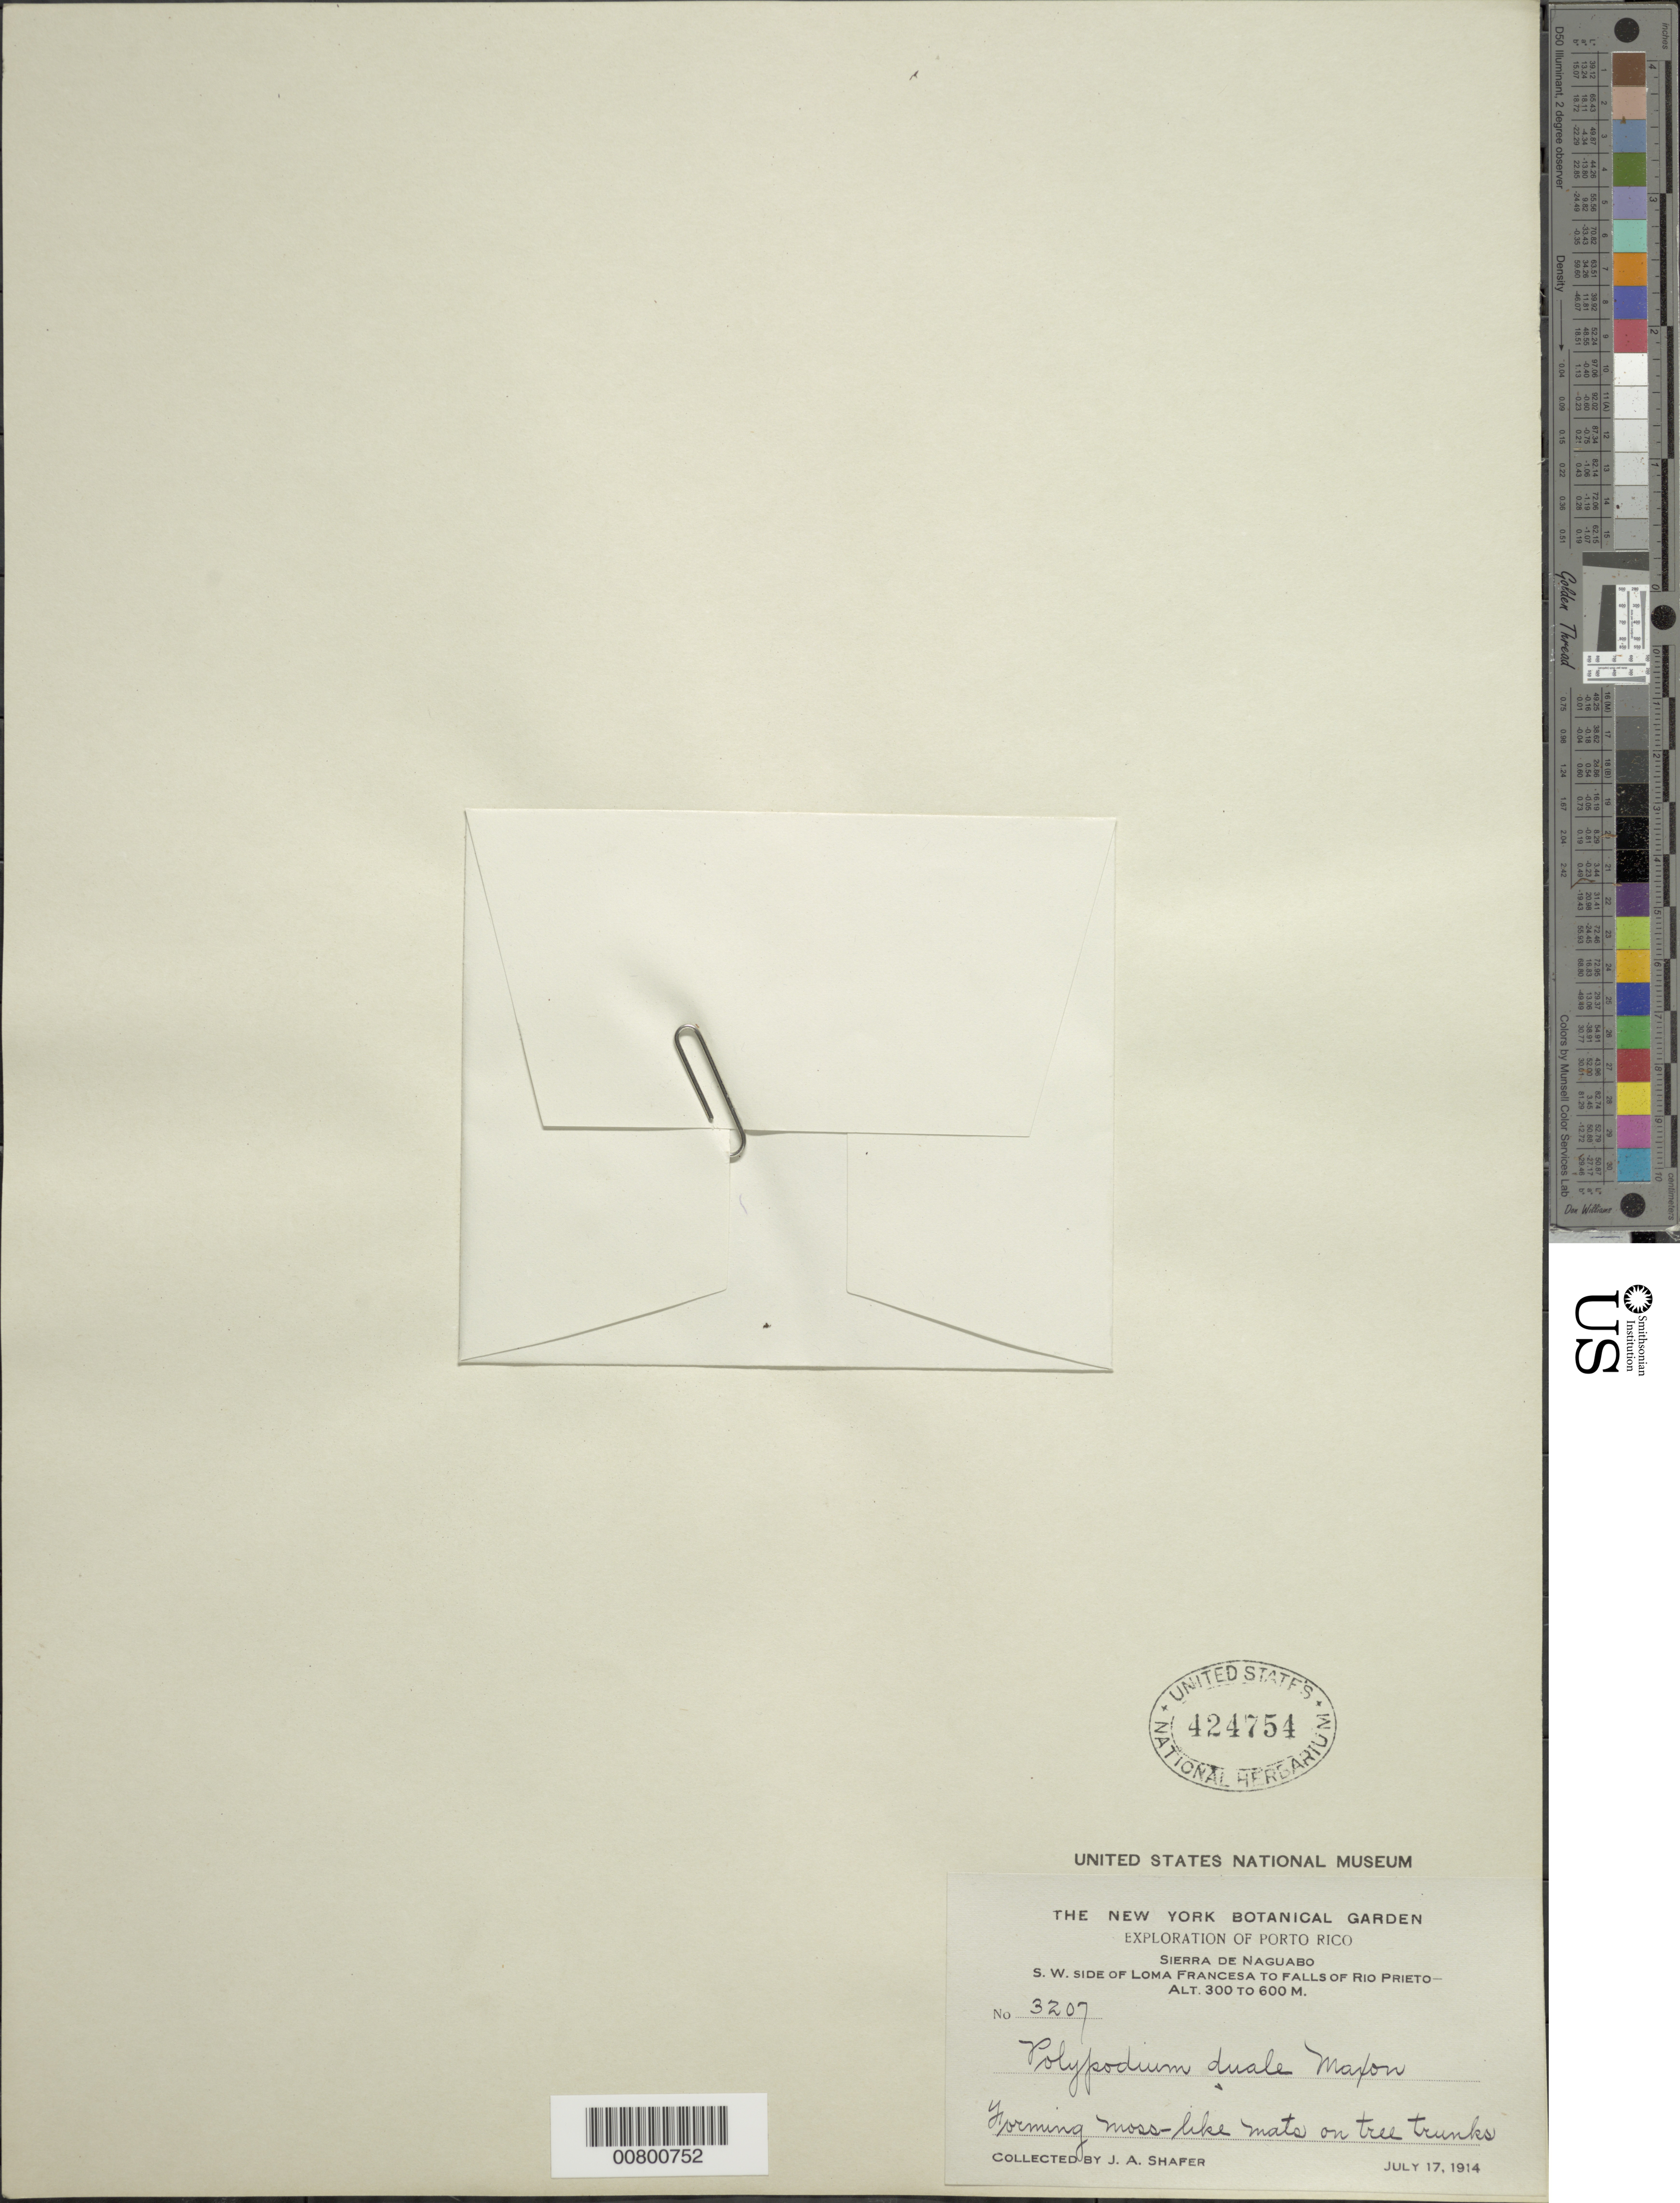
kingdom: Plantae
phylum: Tracheophyta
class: Polypodiopsida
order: Polypodiales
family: Polypodiaceae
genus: Cochlidium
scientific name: Cochlidium serrulatum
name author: (Sw.) L.E. Bishop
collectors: J. A. Shafer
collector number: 3207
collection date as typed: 17 Jul 1914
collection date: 1914-07-17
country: Puerto Rico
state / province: Naguabo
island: Puerto Rico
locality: Sierra de Naguabo, SW side of Loma Francesa to falls of Rio Prieto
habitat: On tree trunks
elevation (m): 300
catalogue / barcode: US 424754